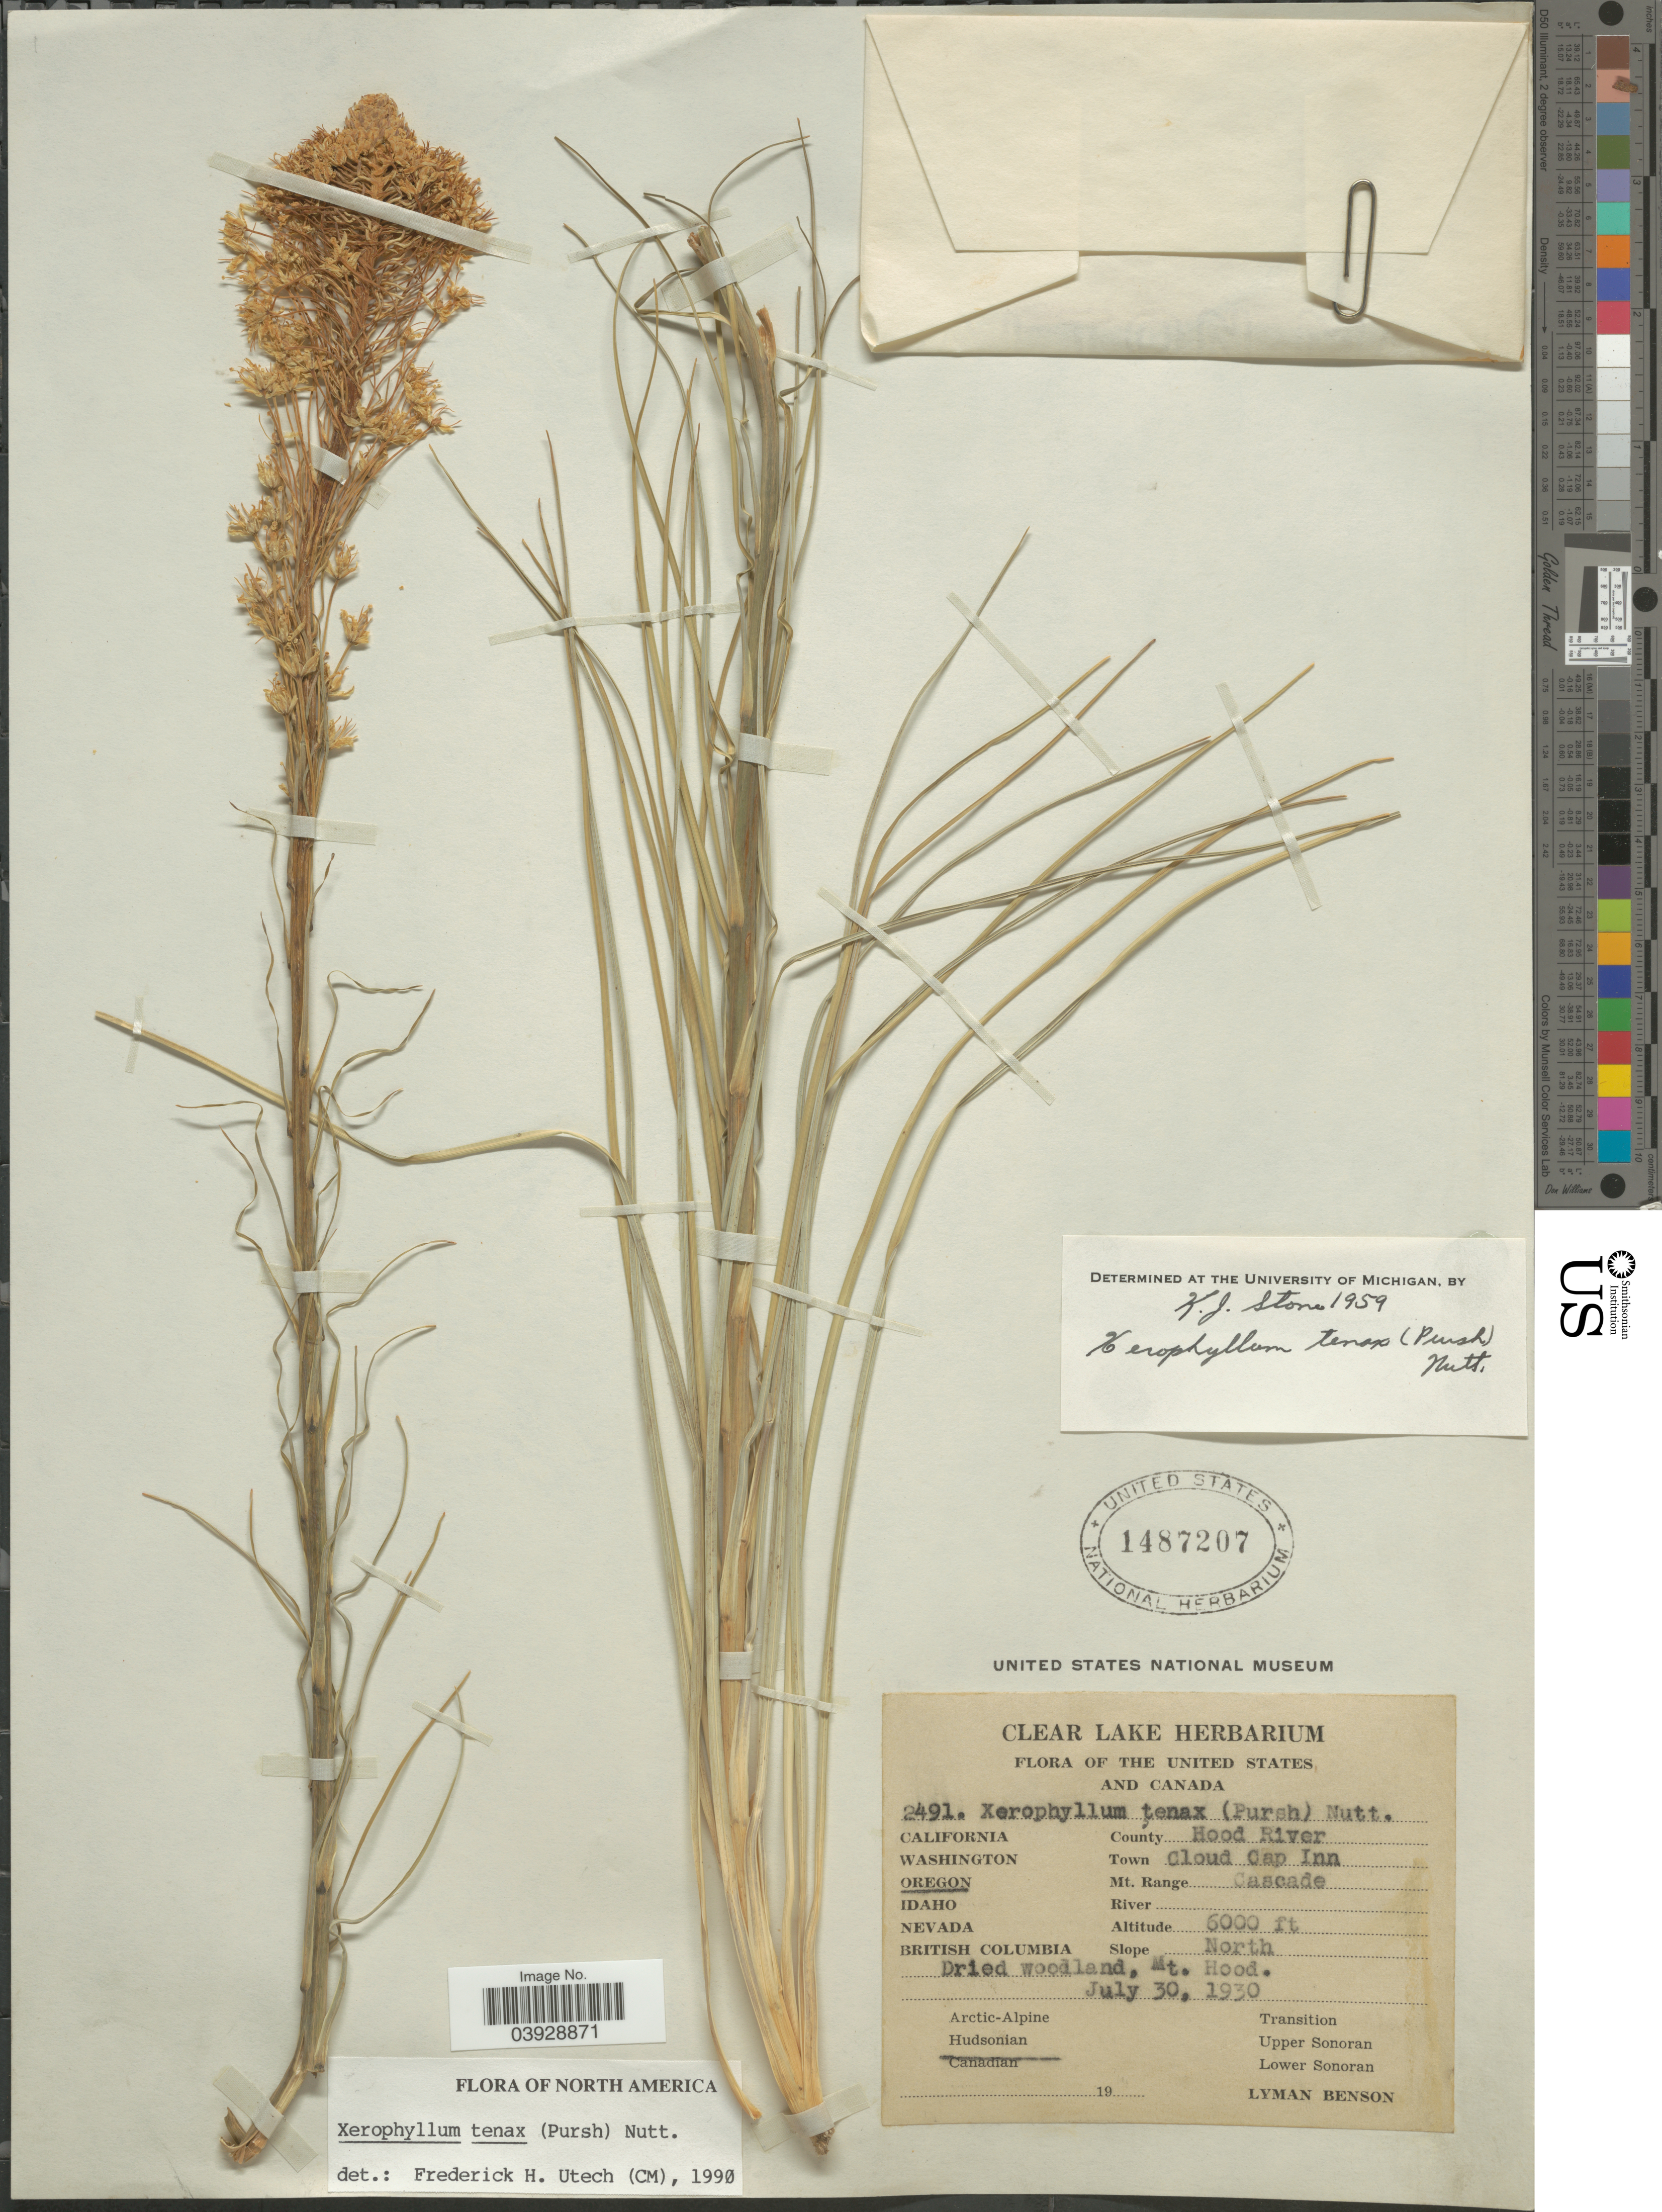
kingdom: Plantae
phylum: Tracheophyta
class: Liliopsida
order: Liliales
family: Melanthiaceae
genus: Xerophyllum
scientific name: Xerophyllum tenax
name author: (Pursh) Nutt.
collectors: L. D. Benson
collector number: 2491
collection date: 1930-07-30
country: United States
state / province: Oregon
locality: County Hood River. Town Cloud Cap Inn. Mt. Range Cascade. Mt. Hood.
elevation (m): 1829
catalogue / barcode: US 1487207